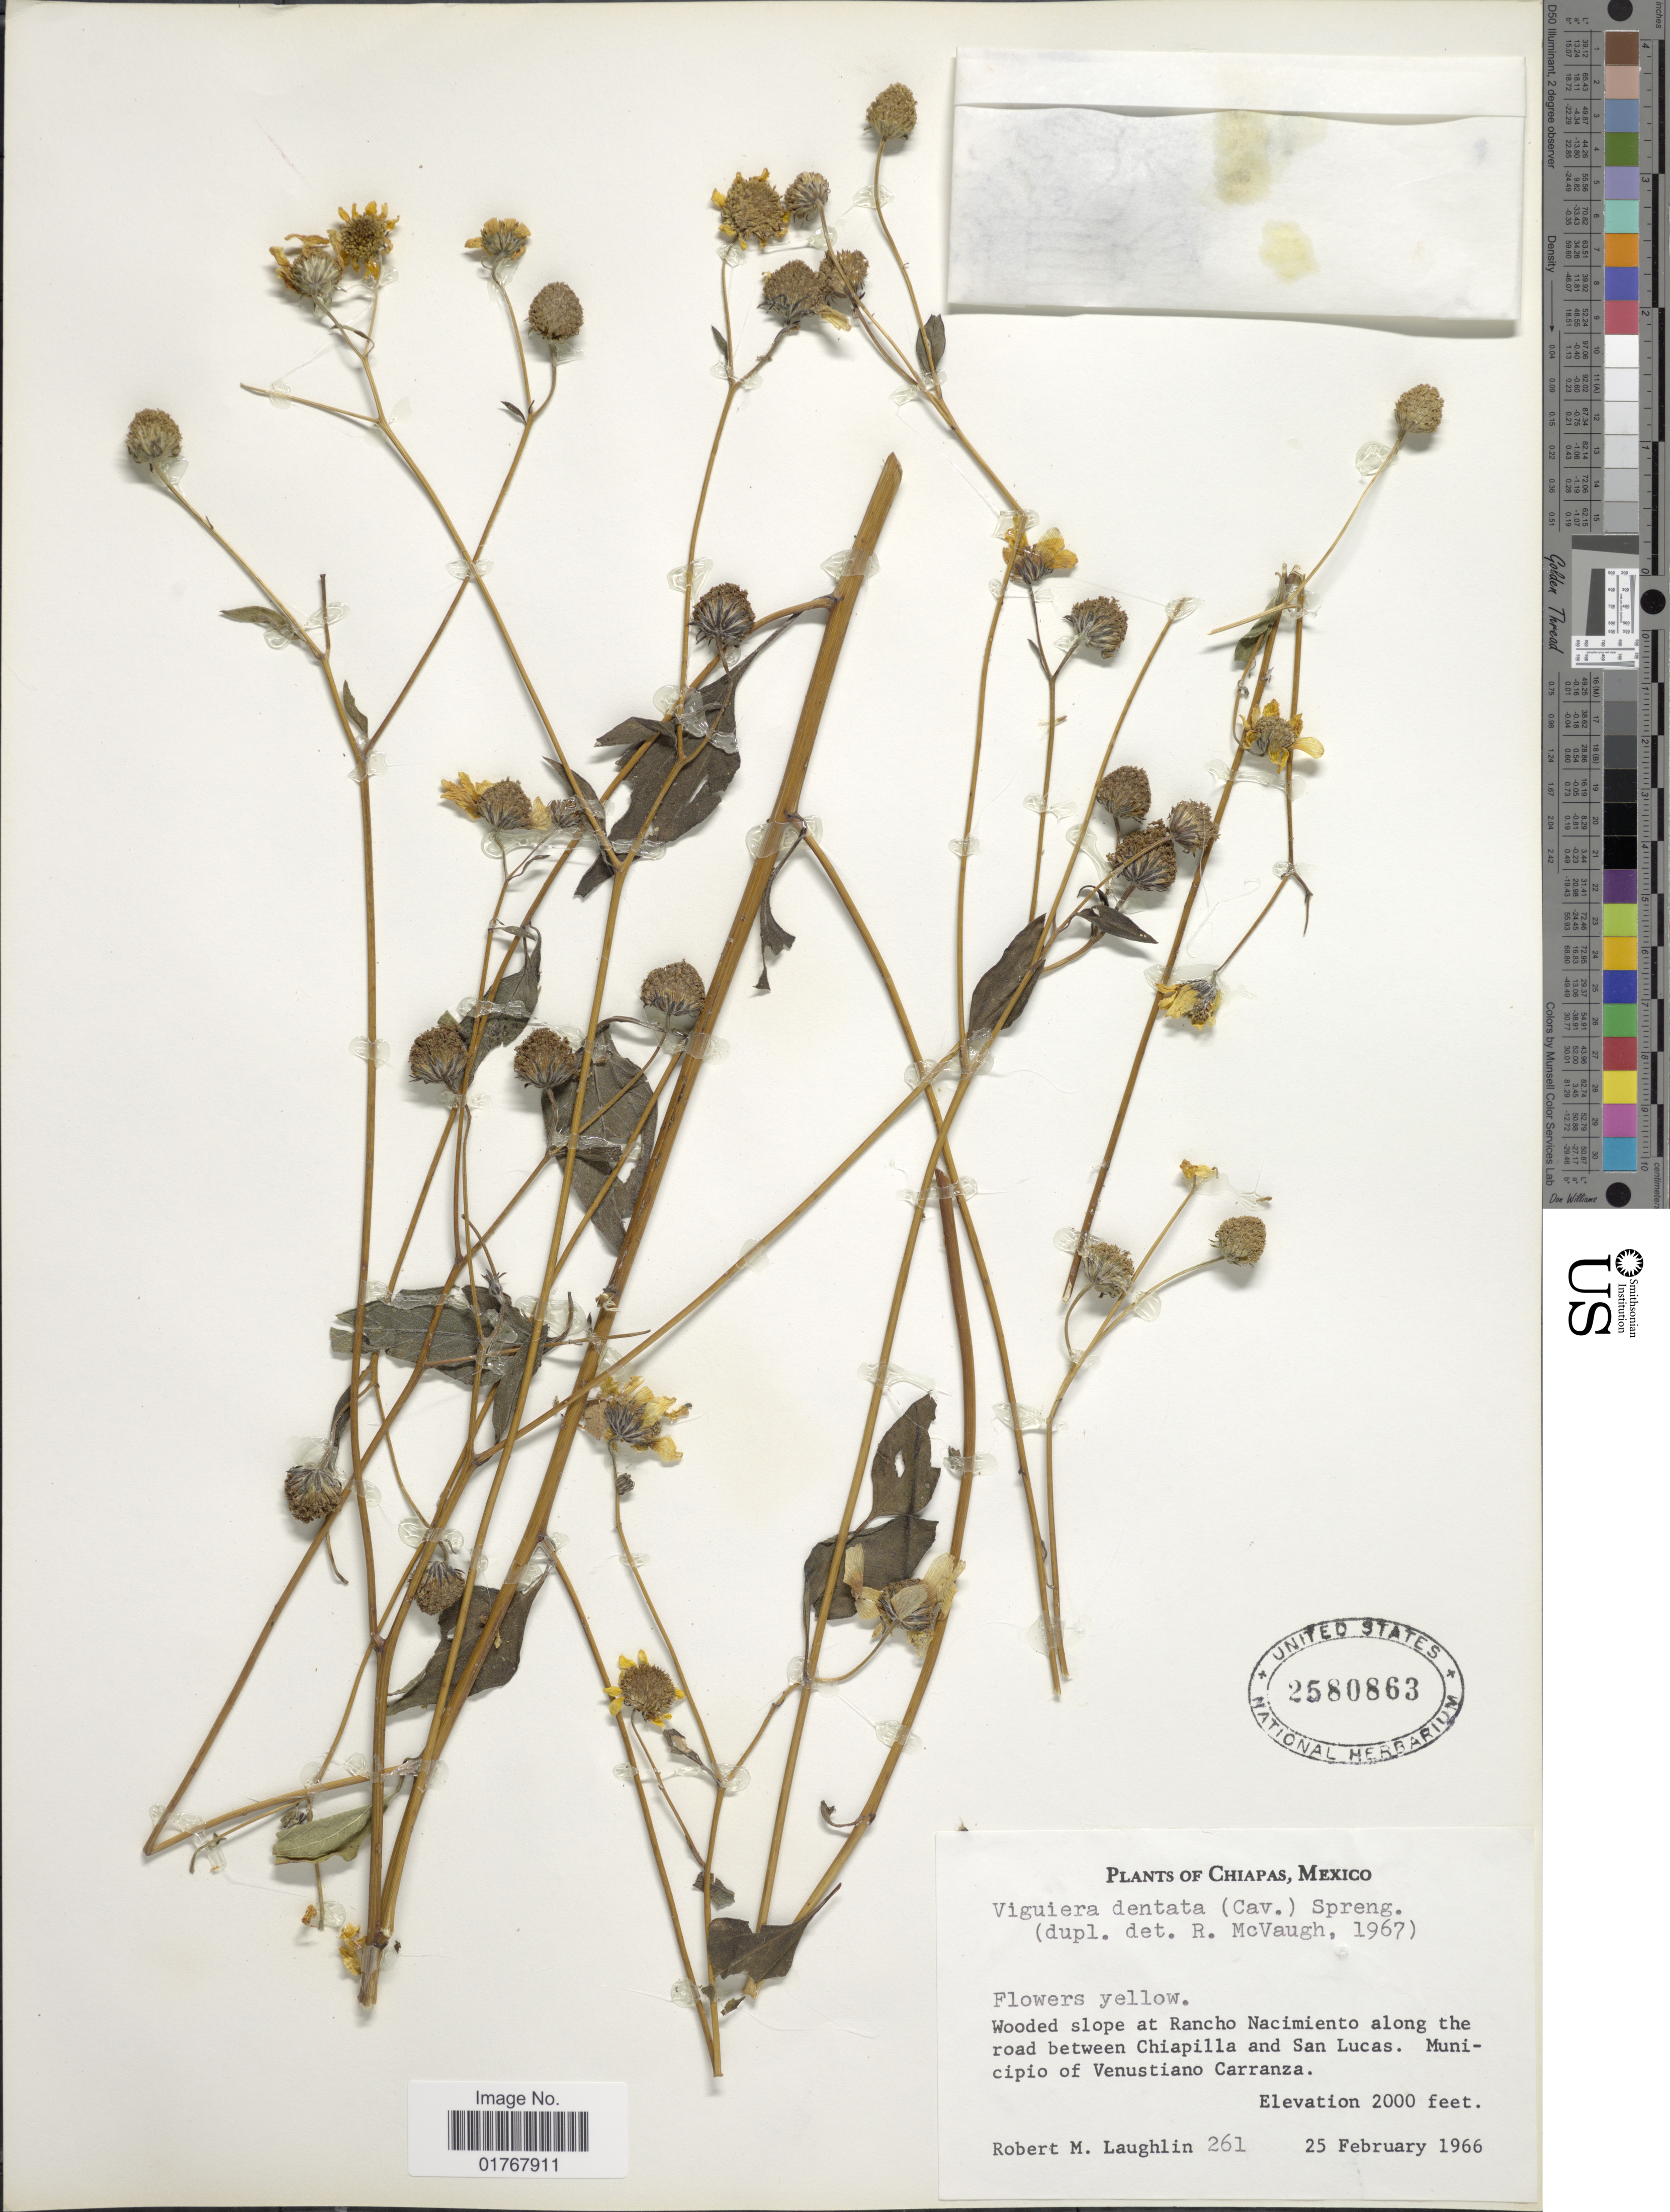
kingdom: Plantae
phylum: Tracheophyta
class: Magnoliopsida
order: Asterales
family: Asteraceae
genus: Viguiera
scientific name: Viguiera dentata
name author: (Cav.) Spreng.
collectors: R. M. Laughlin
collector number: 261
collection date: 1966-02-25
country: Mexico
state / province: Chiapas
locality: Wooded slope at Rancho Nacimiento along the road between Chiapilla and San Lucas. Municipio of Venustiano Carranza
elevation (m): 610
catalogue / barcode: US 2580863